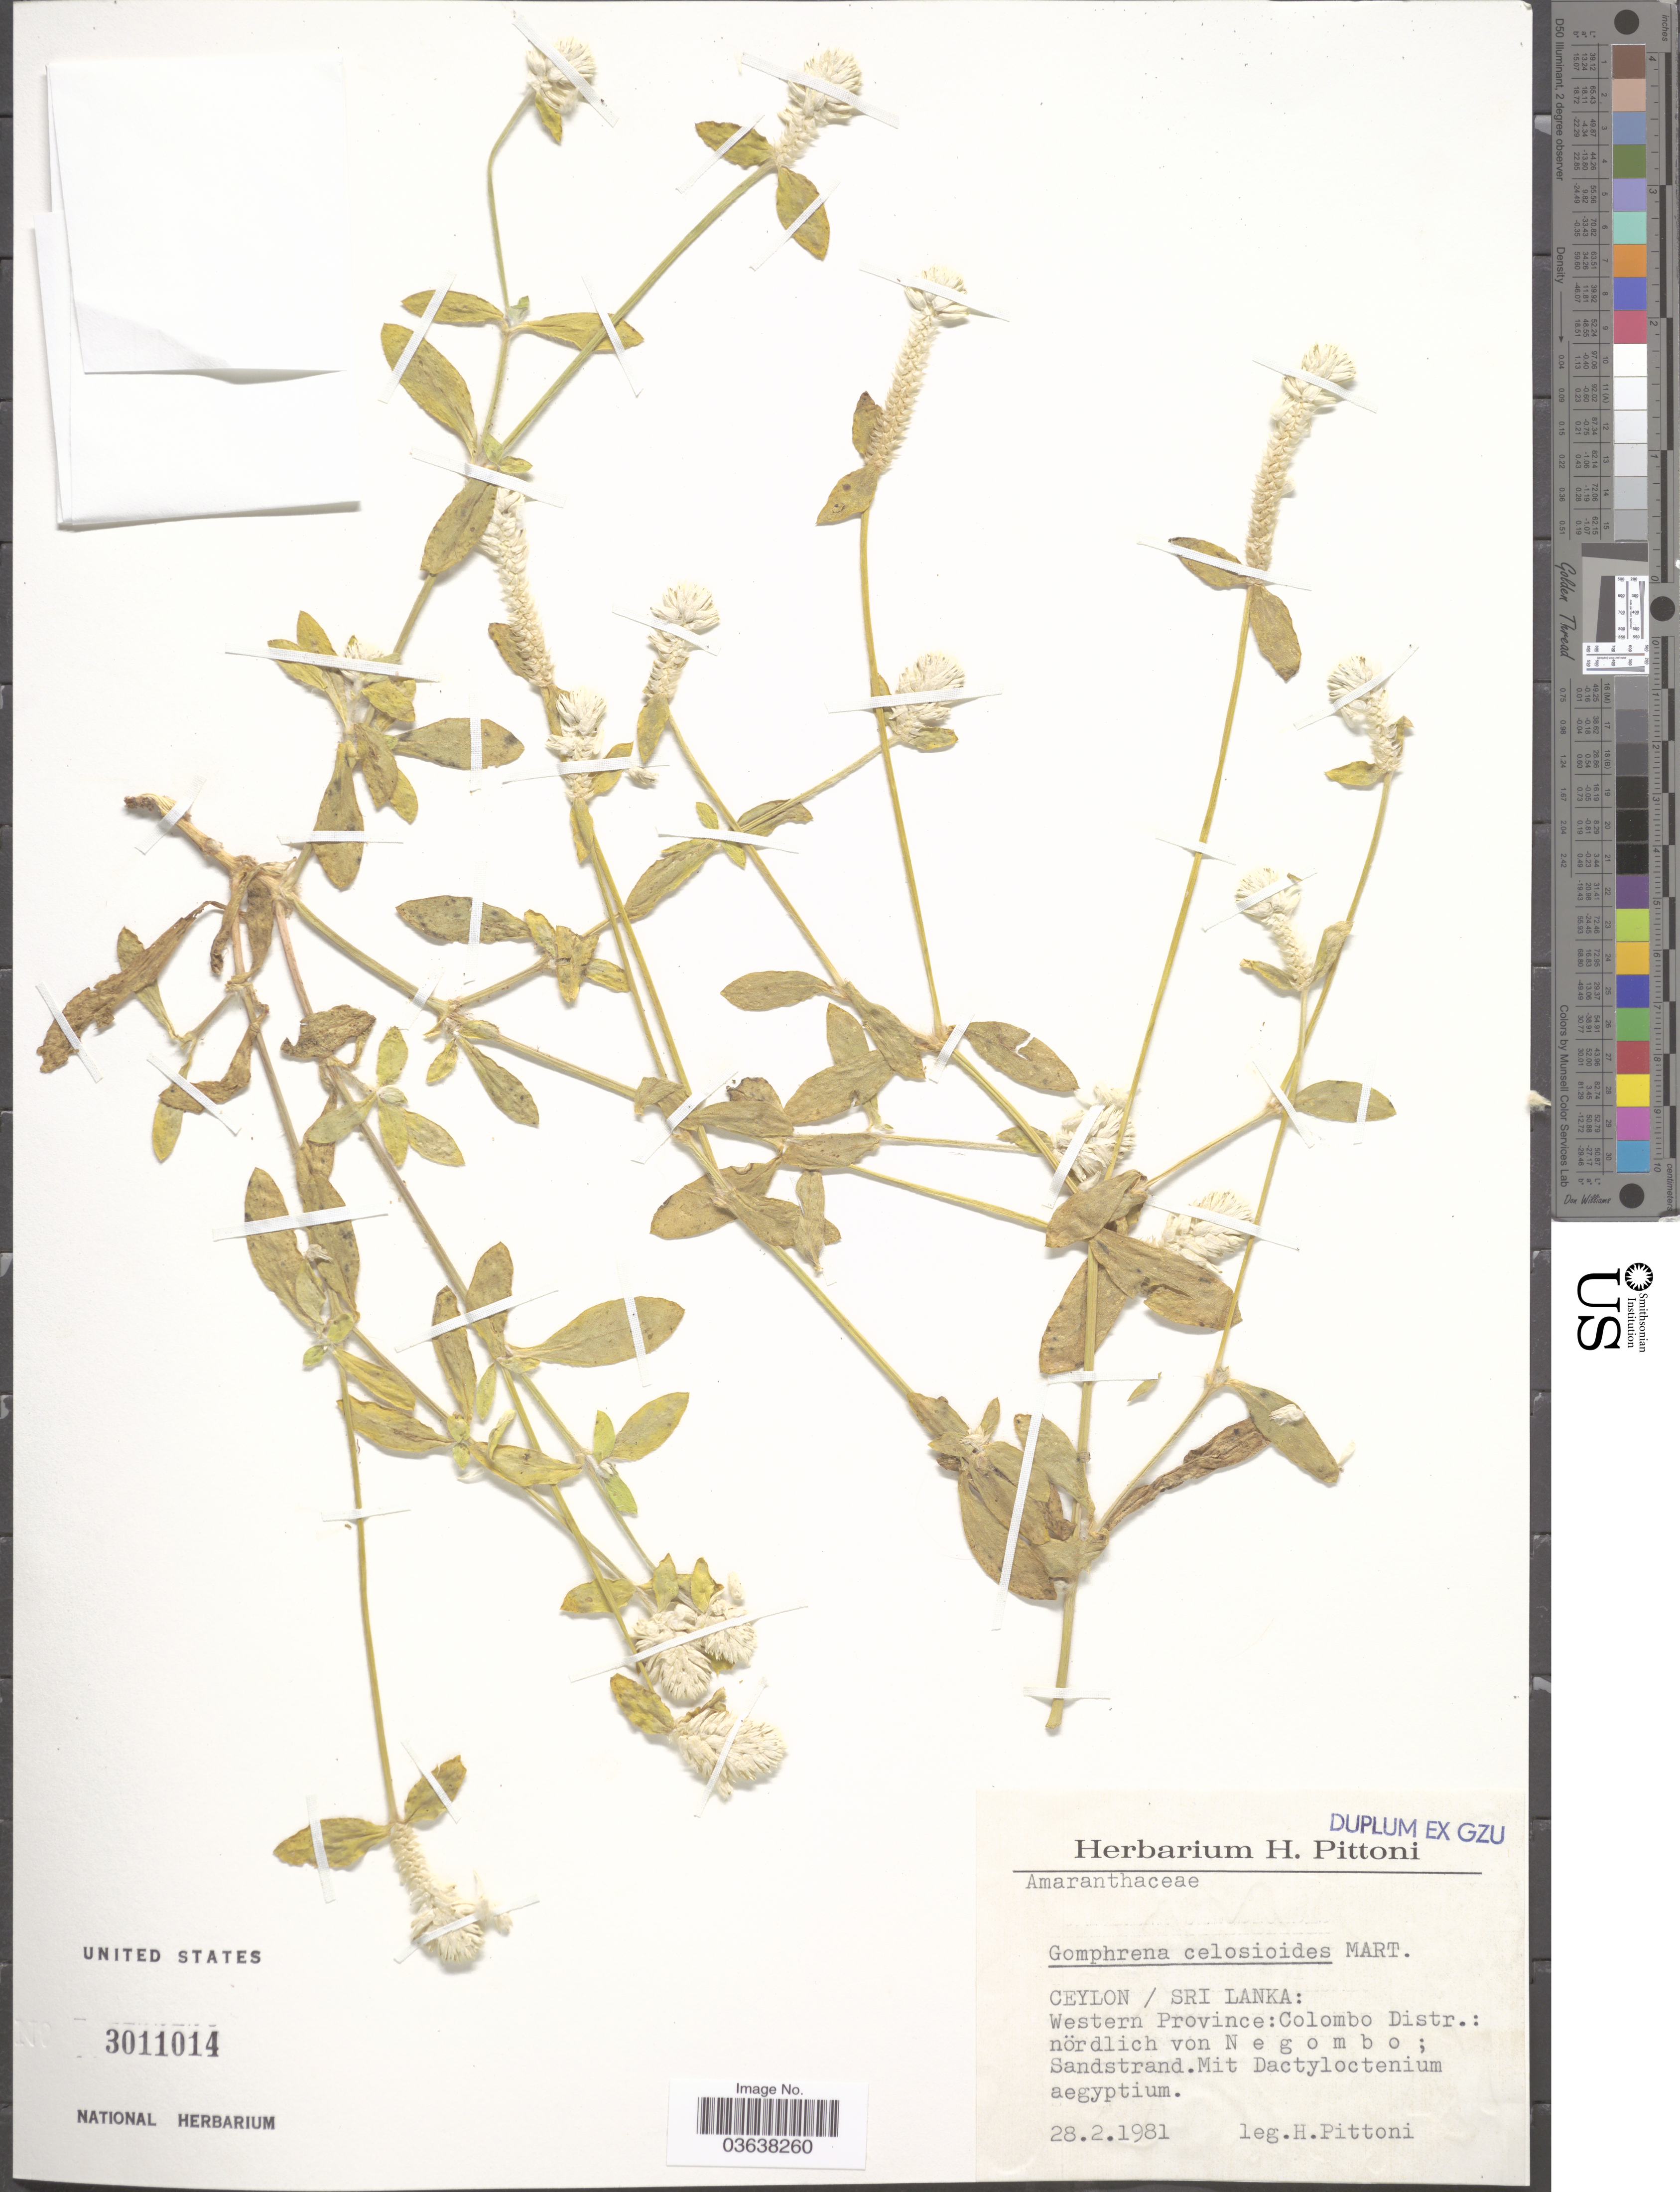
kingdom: Plantae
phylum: Tracheophyta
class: Magnoliopsida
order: Caryophyllales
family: Amaranthaceae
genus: Gomphrena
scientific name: Gomphrena celosioides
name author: Mart.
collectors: H. Pittoni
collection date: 1981-02-28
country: Sri Lanka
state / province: Western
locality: Ceylon. Colombo Distr.: nördlich von Negombo.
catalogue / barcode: US 3011014